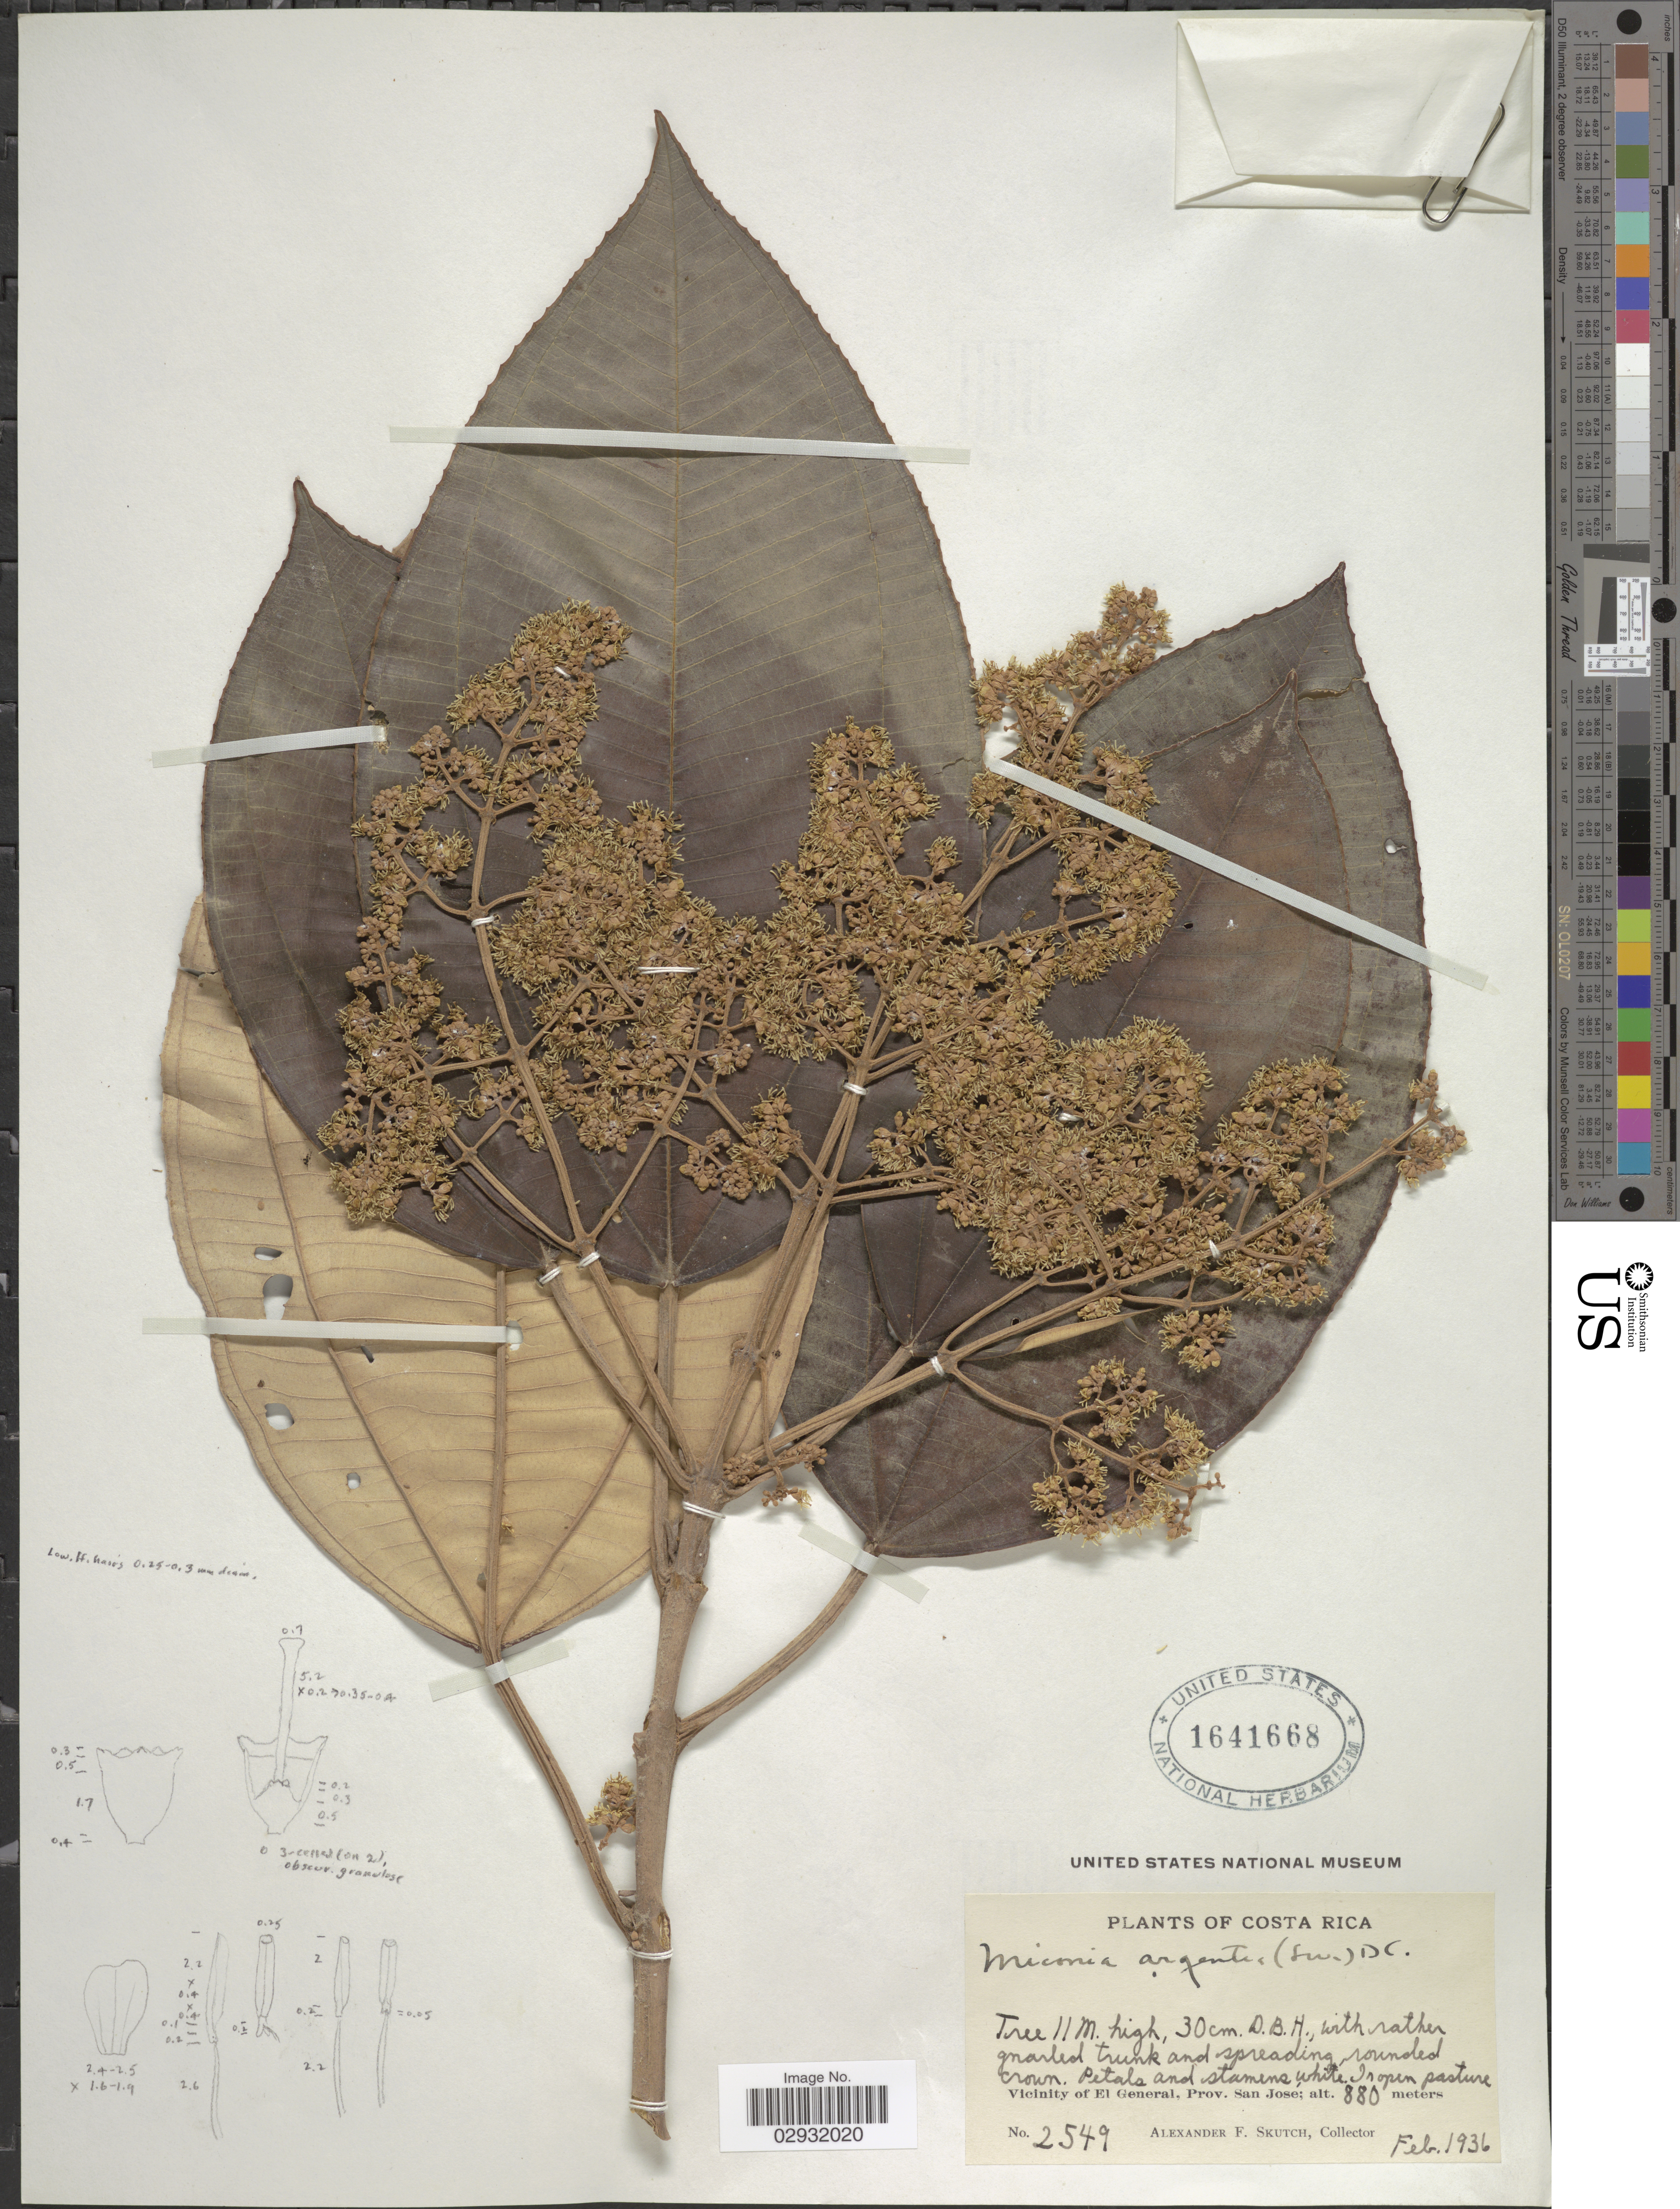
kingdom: Plantae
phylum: Tracheophyta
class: Magnoliopsida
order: Myrtales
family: Melastomataceae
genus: Miconia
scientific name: Miconia argentea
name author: (Sw.) DC.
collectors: A. F. Skutch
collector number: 2549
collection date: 1936-02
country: Costa Rica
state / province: San José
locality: Vicinity of El General, Prov. San José.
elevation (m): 880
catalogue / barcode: US 1641668